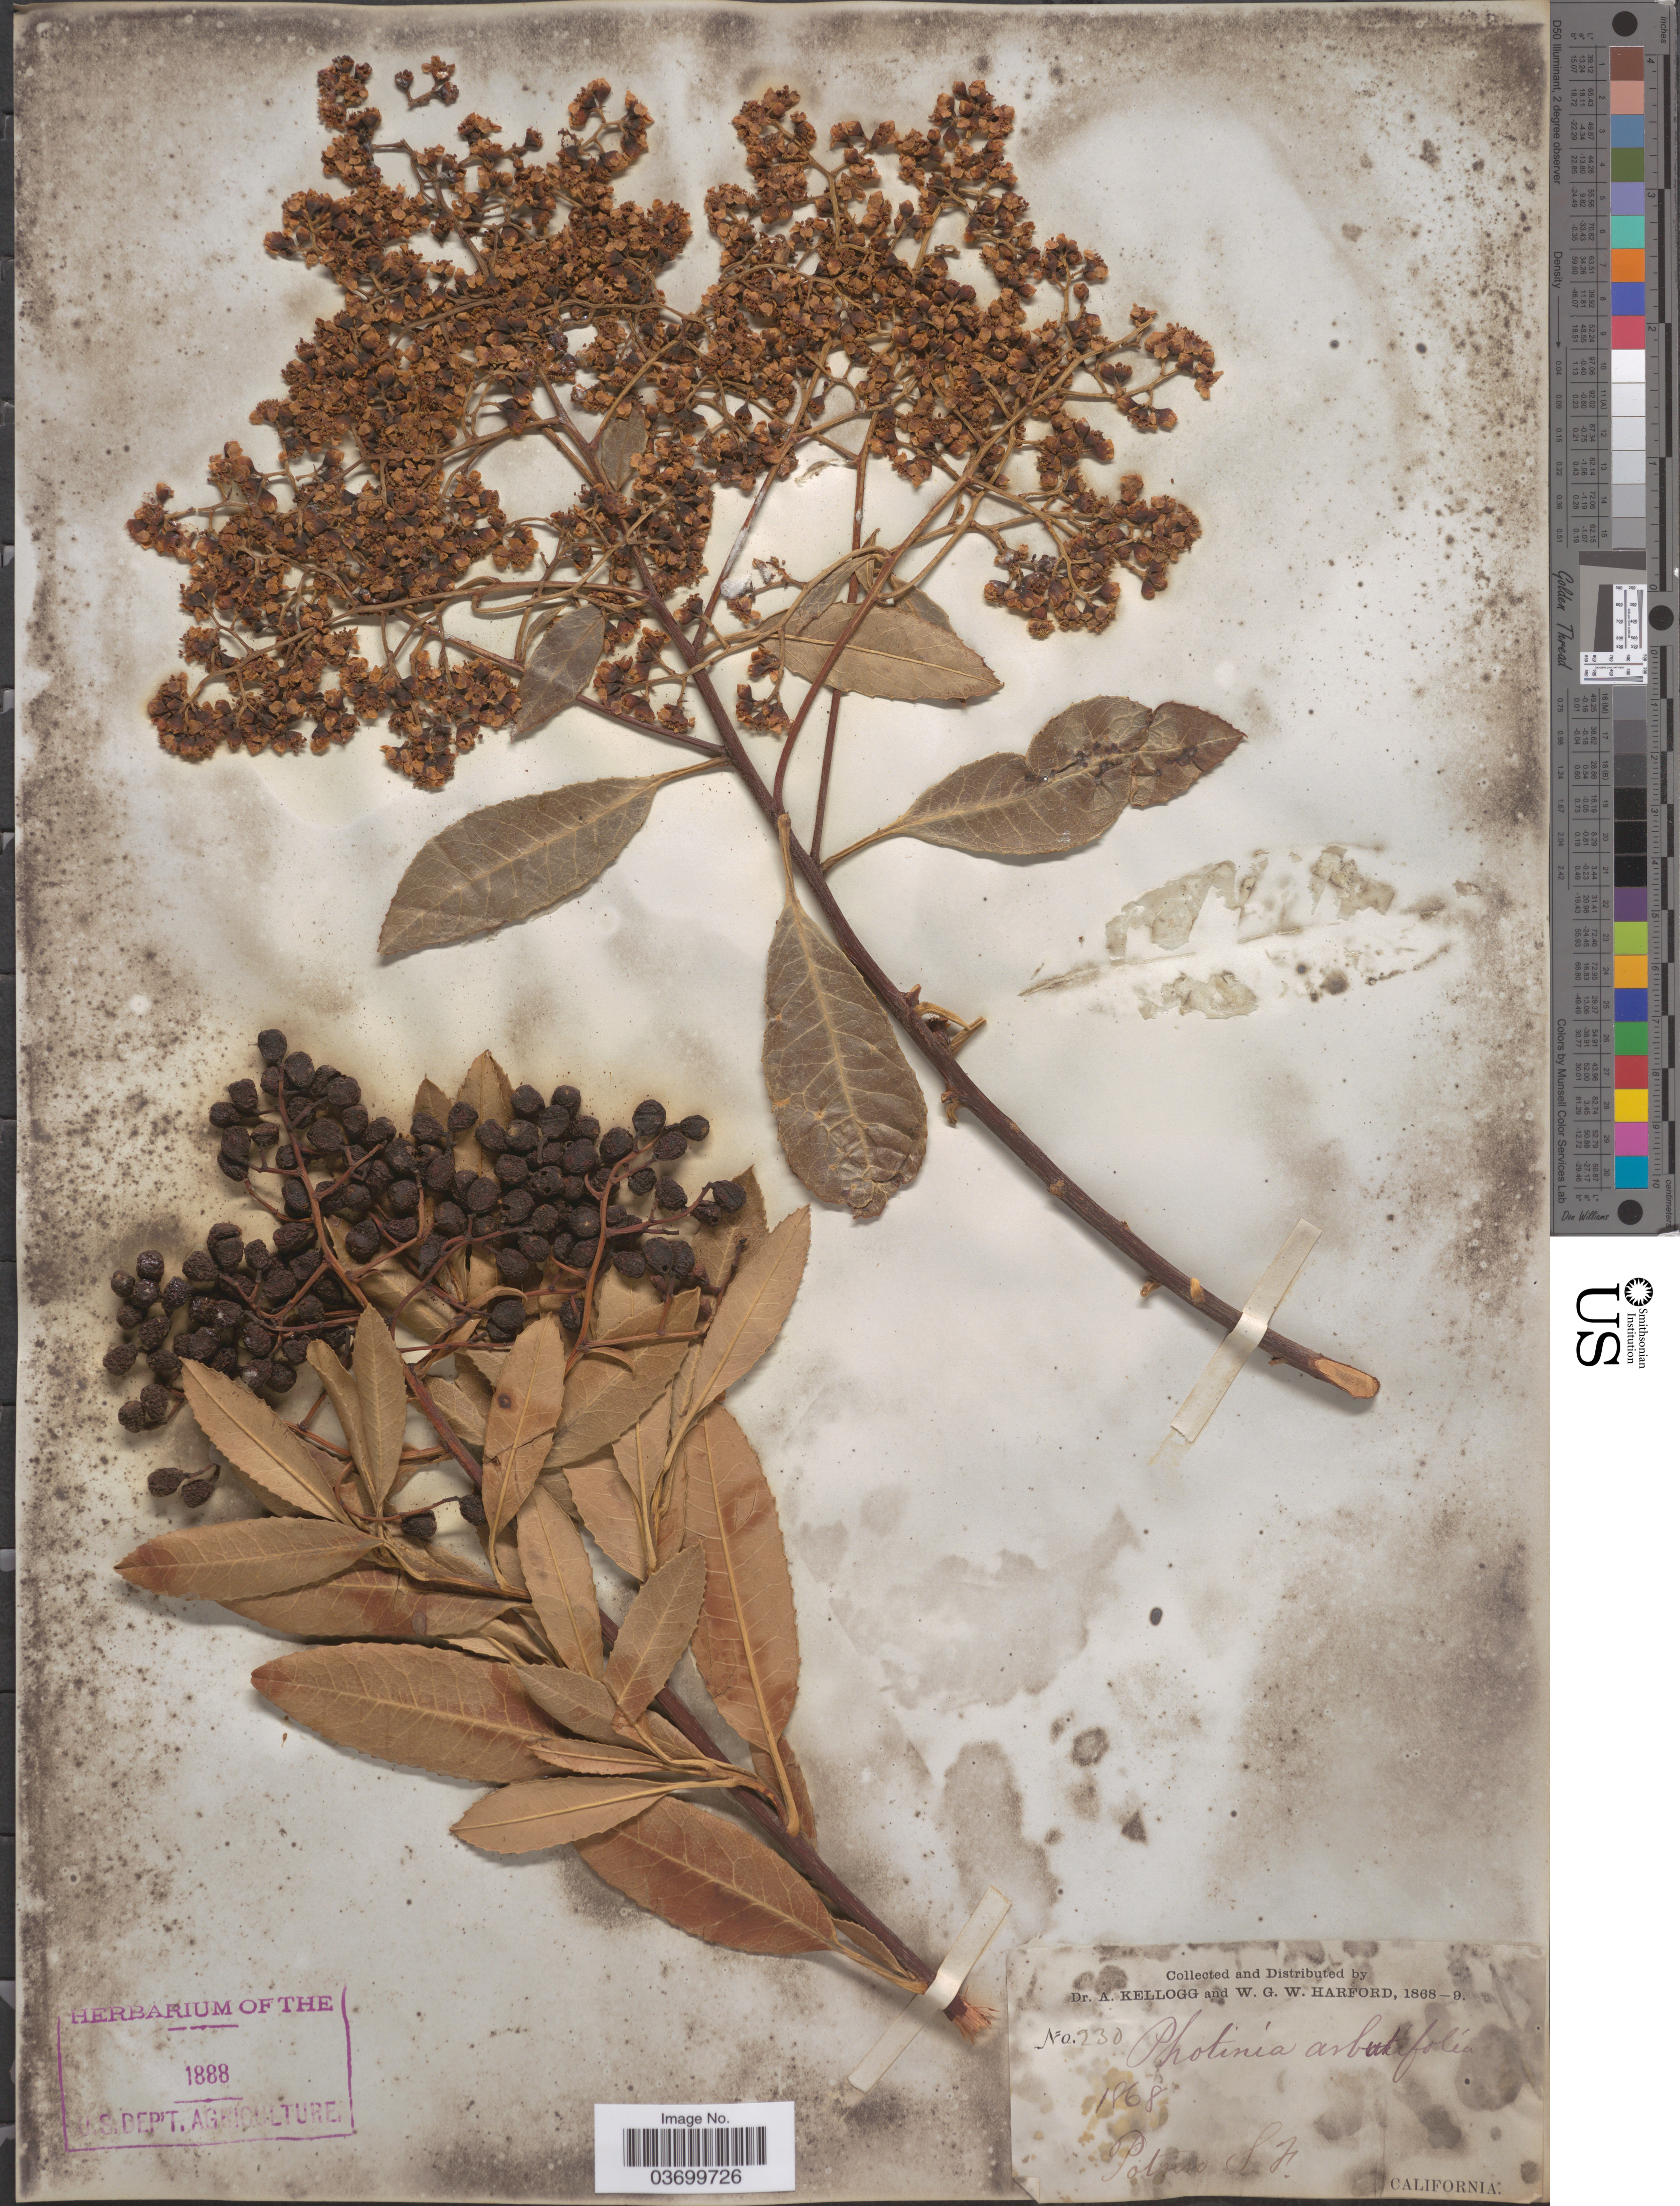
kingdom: Plantae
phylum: Tracheophyta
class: Magnoliopsida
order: Rosales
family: Rosaceae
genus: Heteromeles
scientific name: Heteromeles salicifolia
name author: (C. Presl) Abrams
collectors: A. Kellogg & W. G. W. Harford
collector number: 230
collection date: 1868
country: United States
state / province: California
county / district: San Francisco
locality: Potrero S. F.